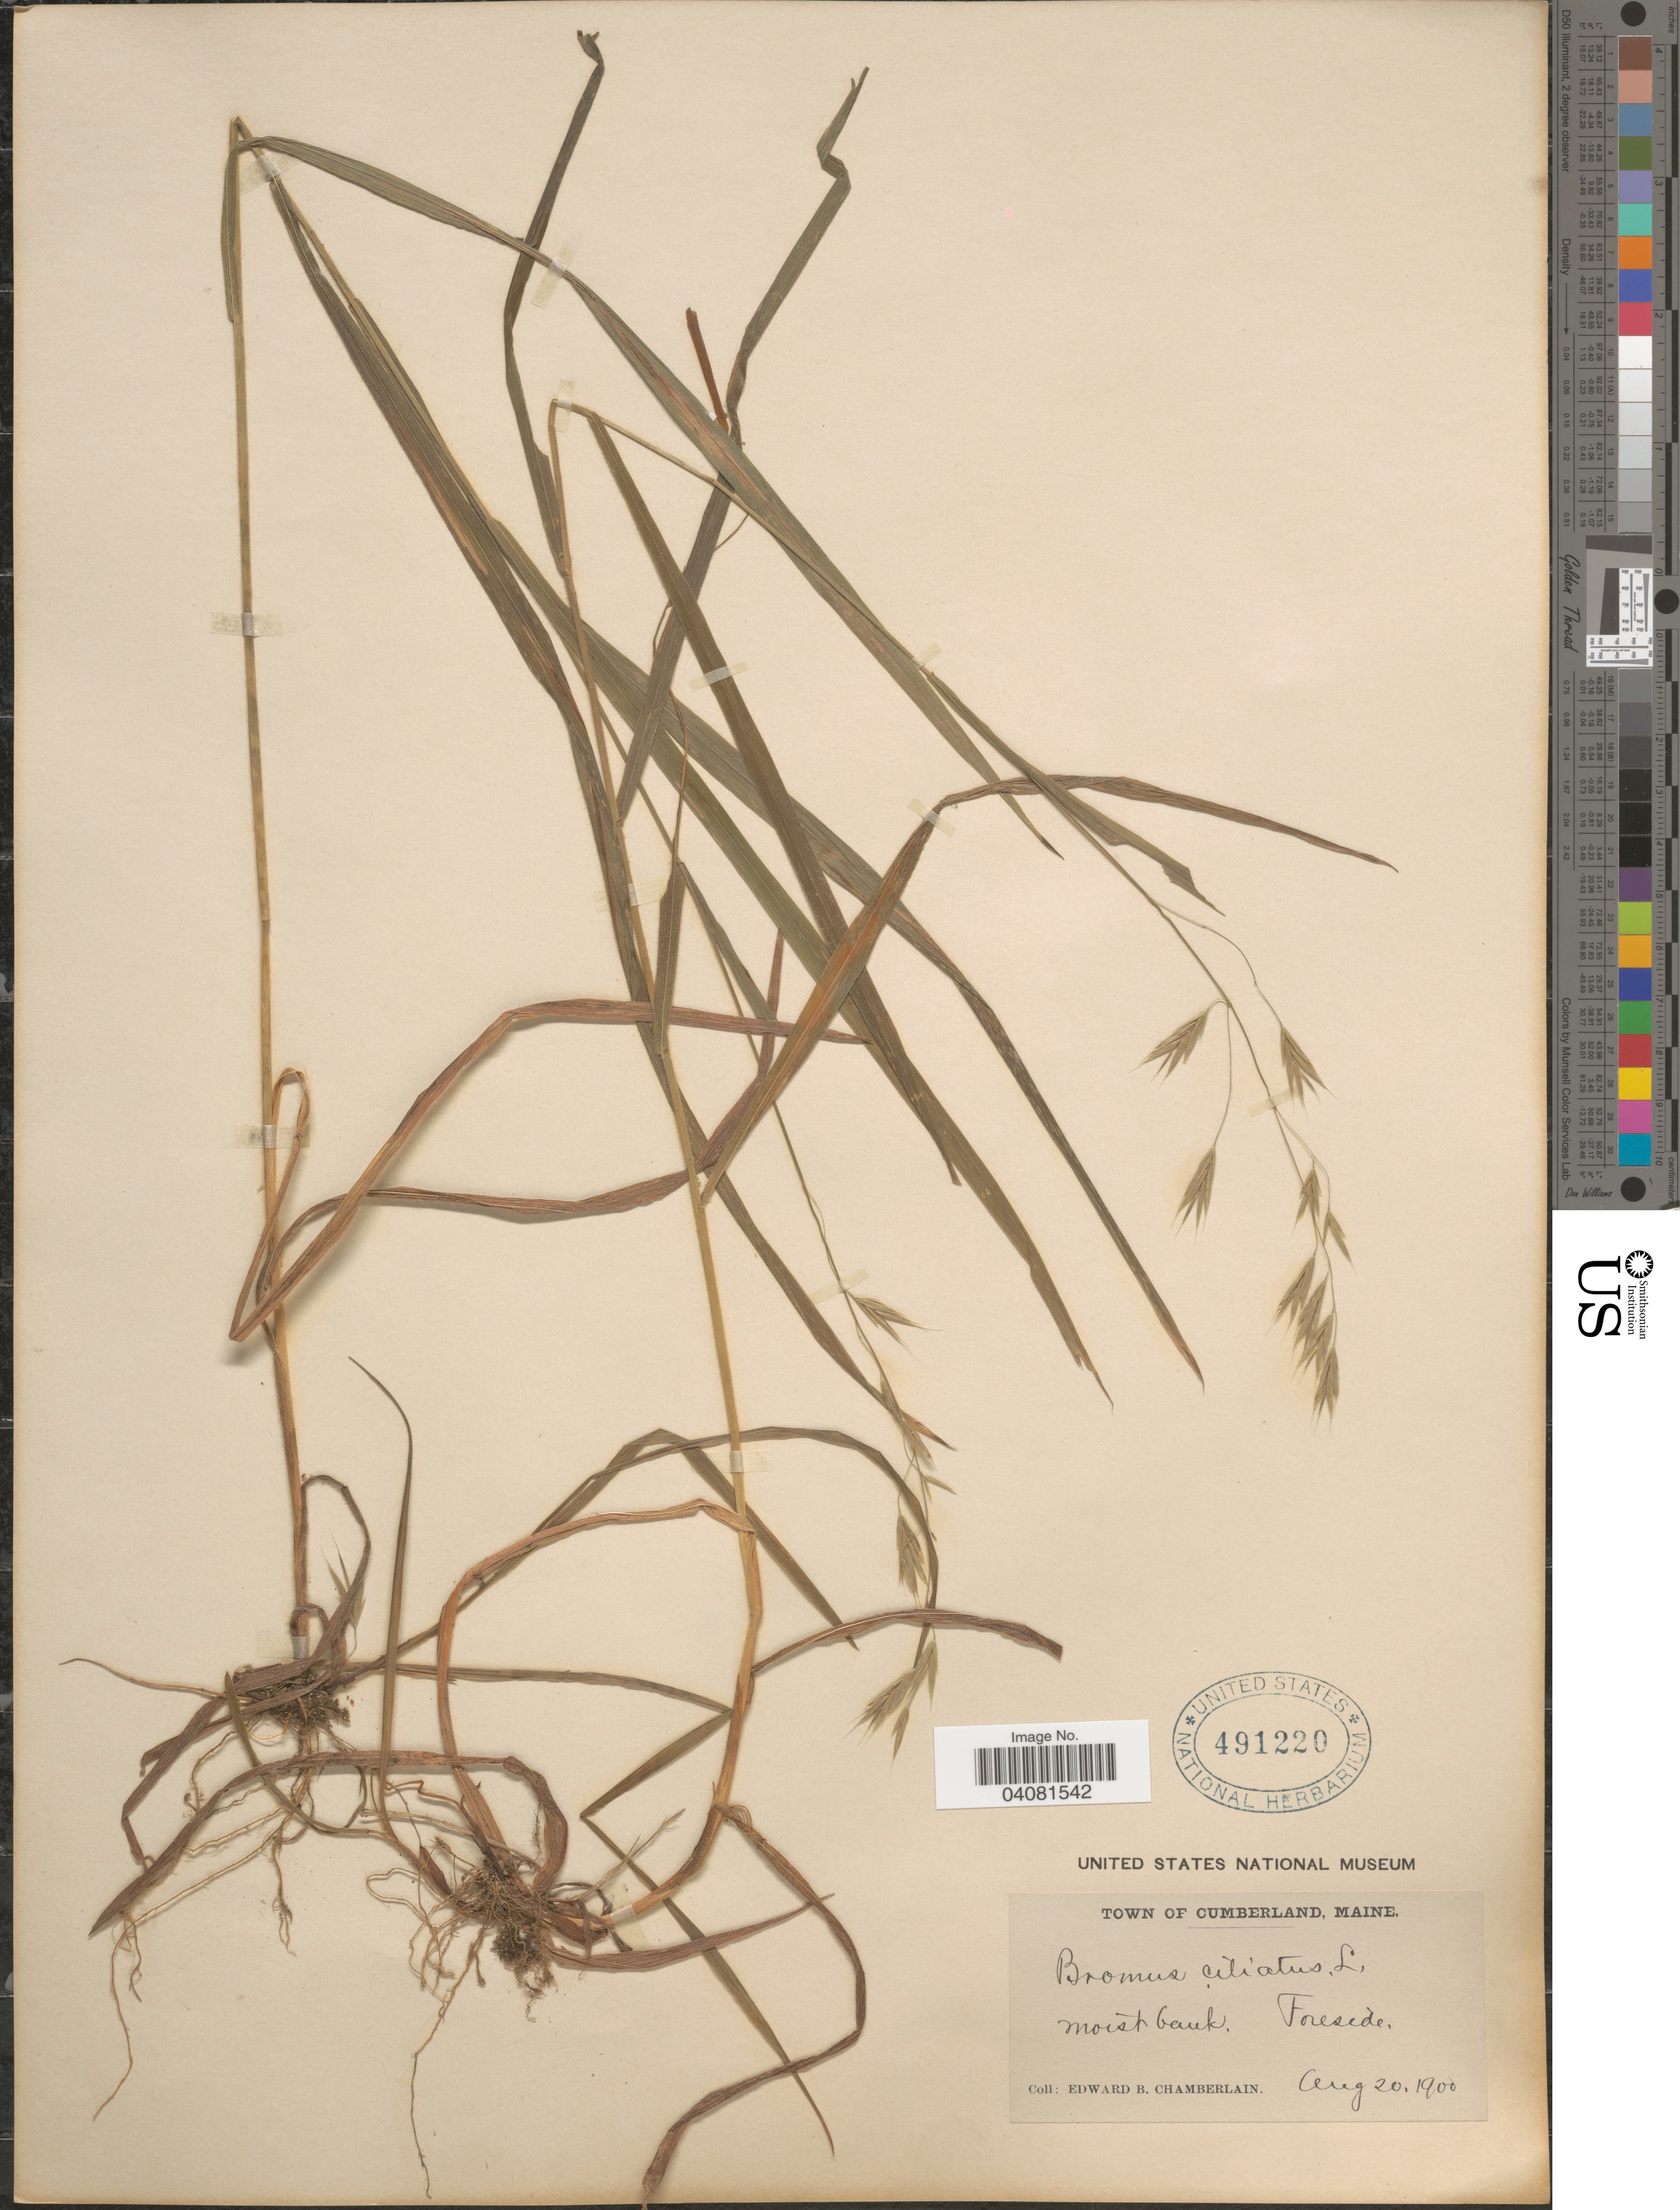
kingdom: Plantae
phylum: Tracheophyta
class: Liliopsida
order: Poales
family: Poaceae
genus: Bromus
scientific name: Bromus ciliatus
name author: L.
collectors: E. Chamberlain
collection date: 1900-08-20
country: United States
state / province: Maine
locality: Town of Cumberland. Foreside.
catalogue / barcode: US 491220